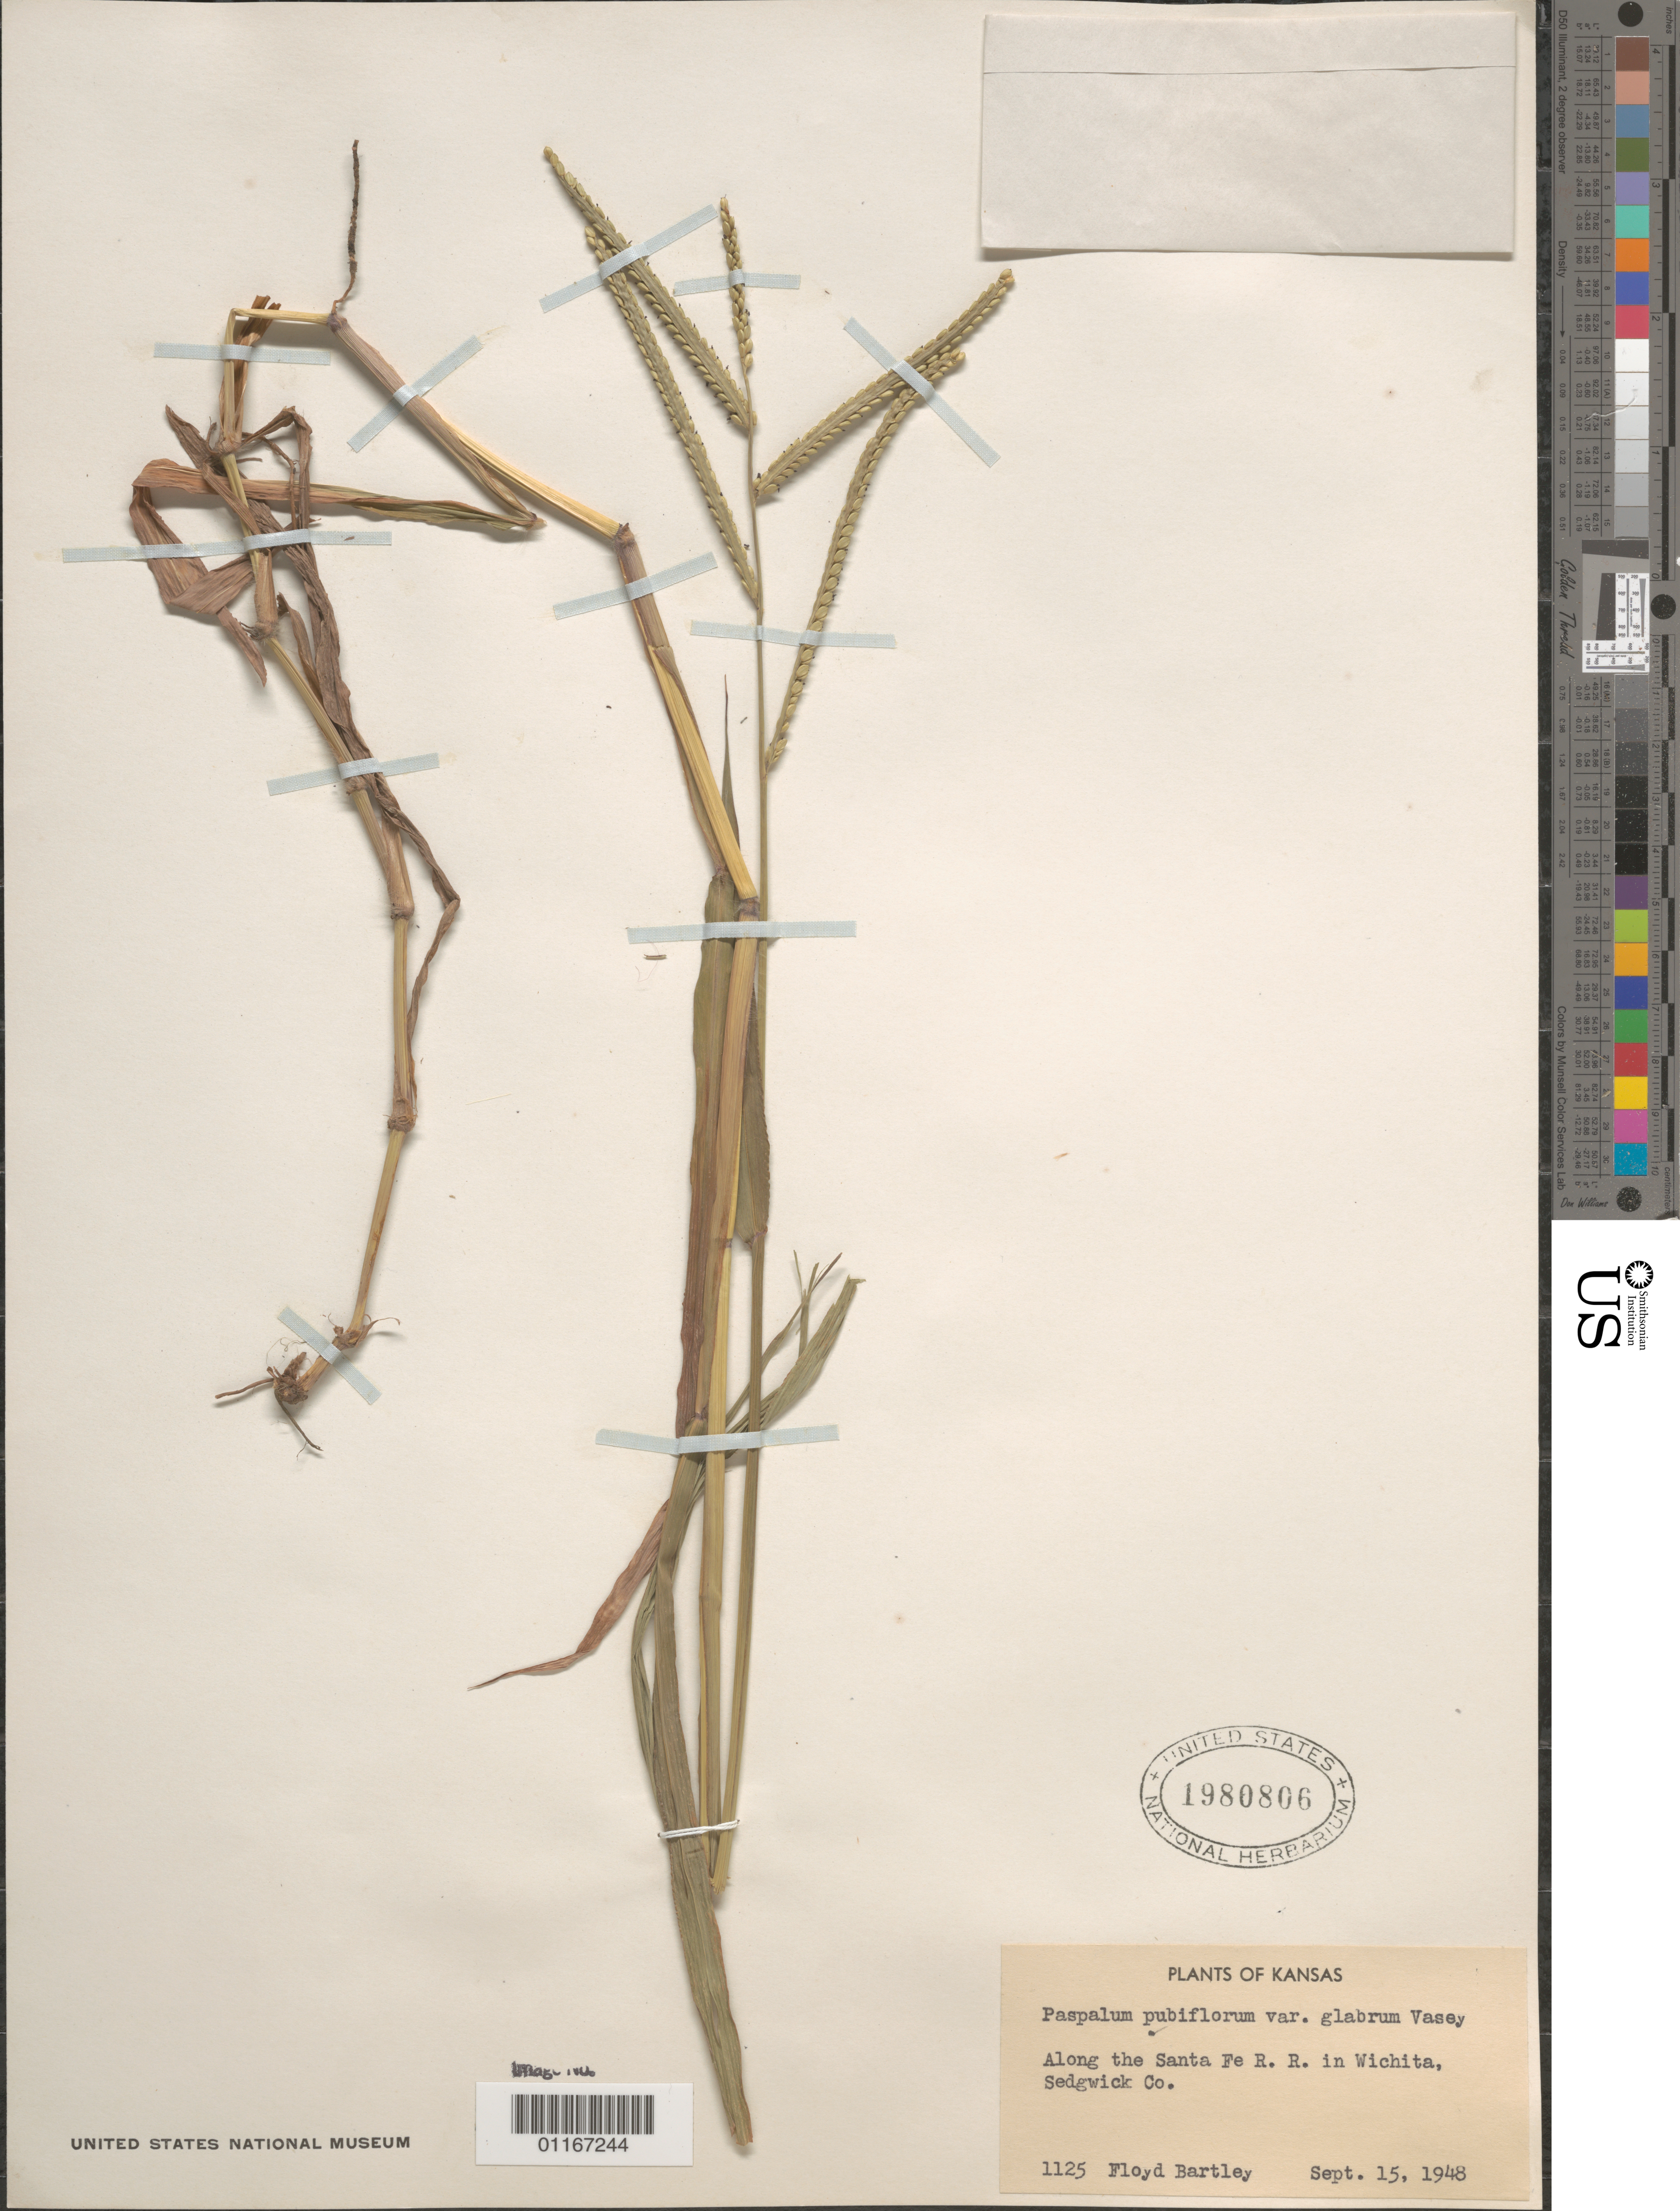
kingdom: Plantae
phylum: Tracheophyta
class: Liliopsida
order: Poales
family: Poaceae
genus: Paspalum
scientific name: Paspalum pubiflorum var. glabrum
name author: Vasey ex Scribn.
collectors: F. Bartley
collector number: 1125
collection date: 1948-09-15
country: United States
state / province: Kansas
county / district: Sedgwick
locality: Along the Santa Fe railroad in Wichita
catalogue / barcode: US 1980806